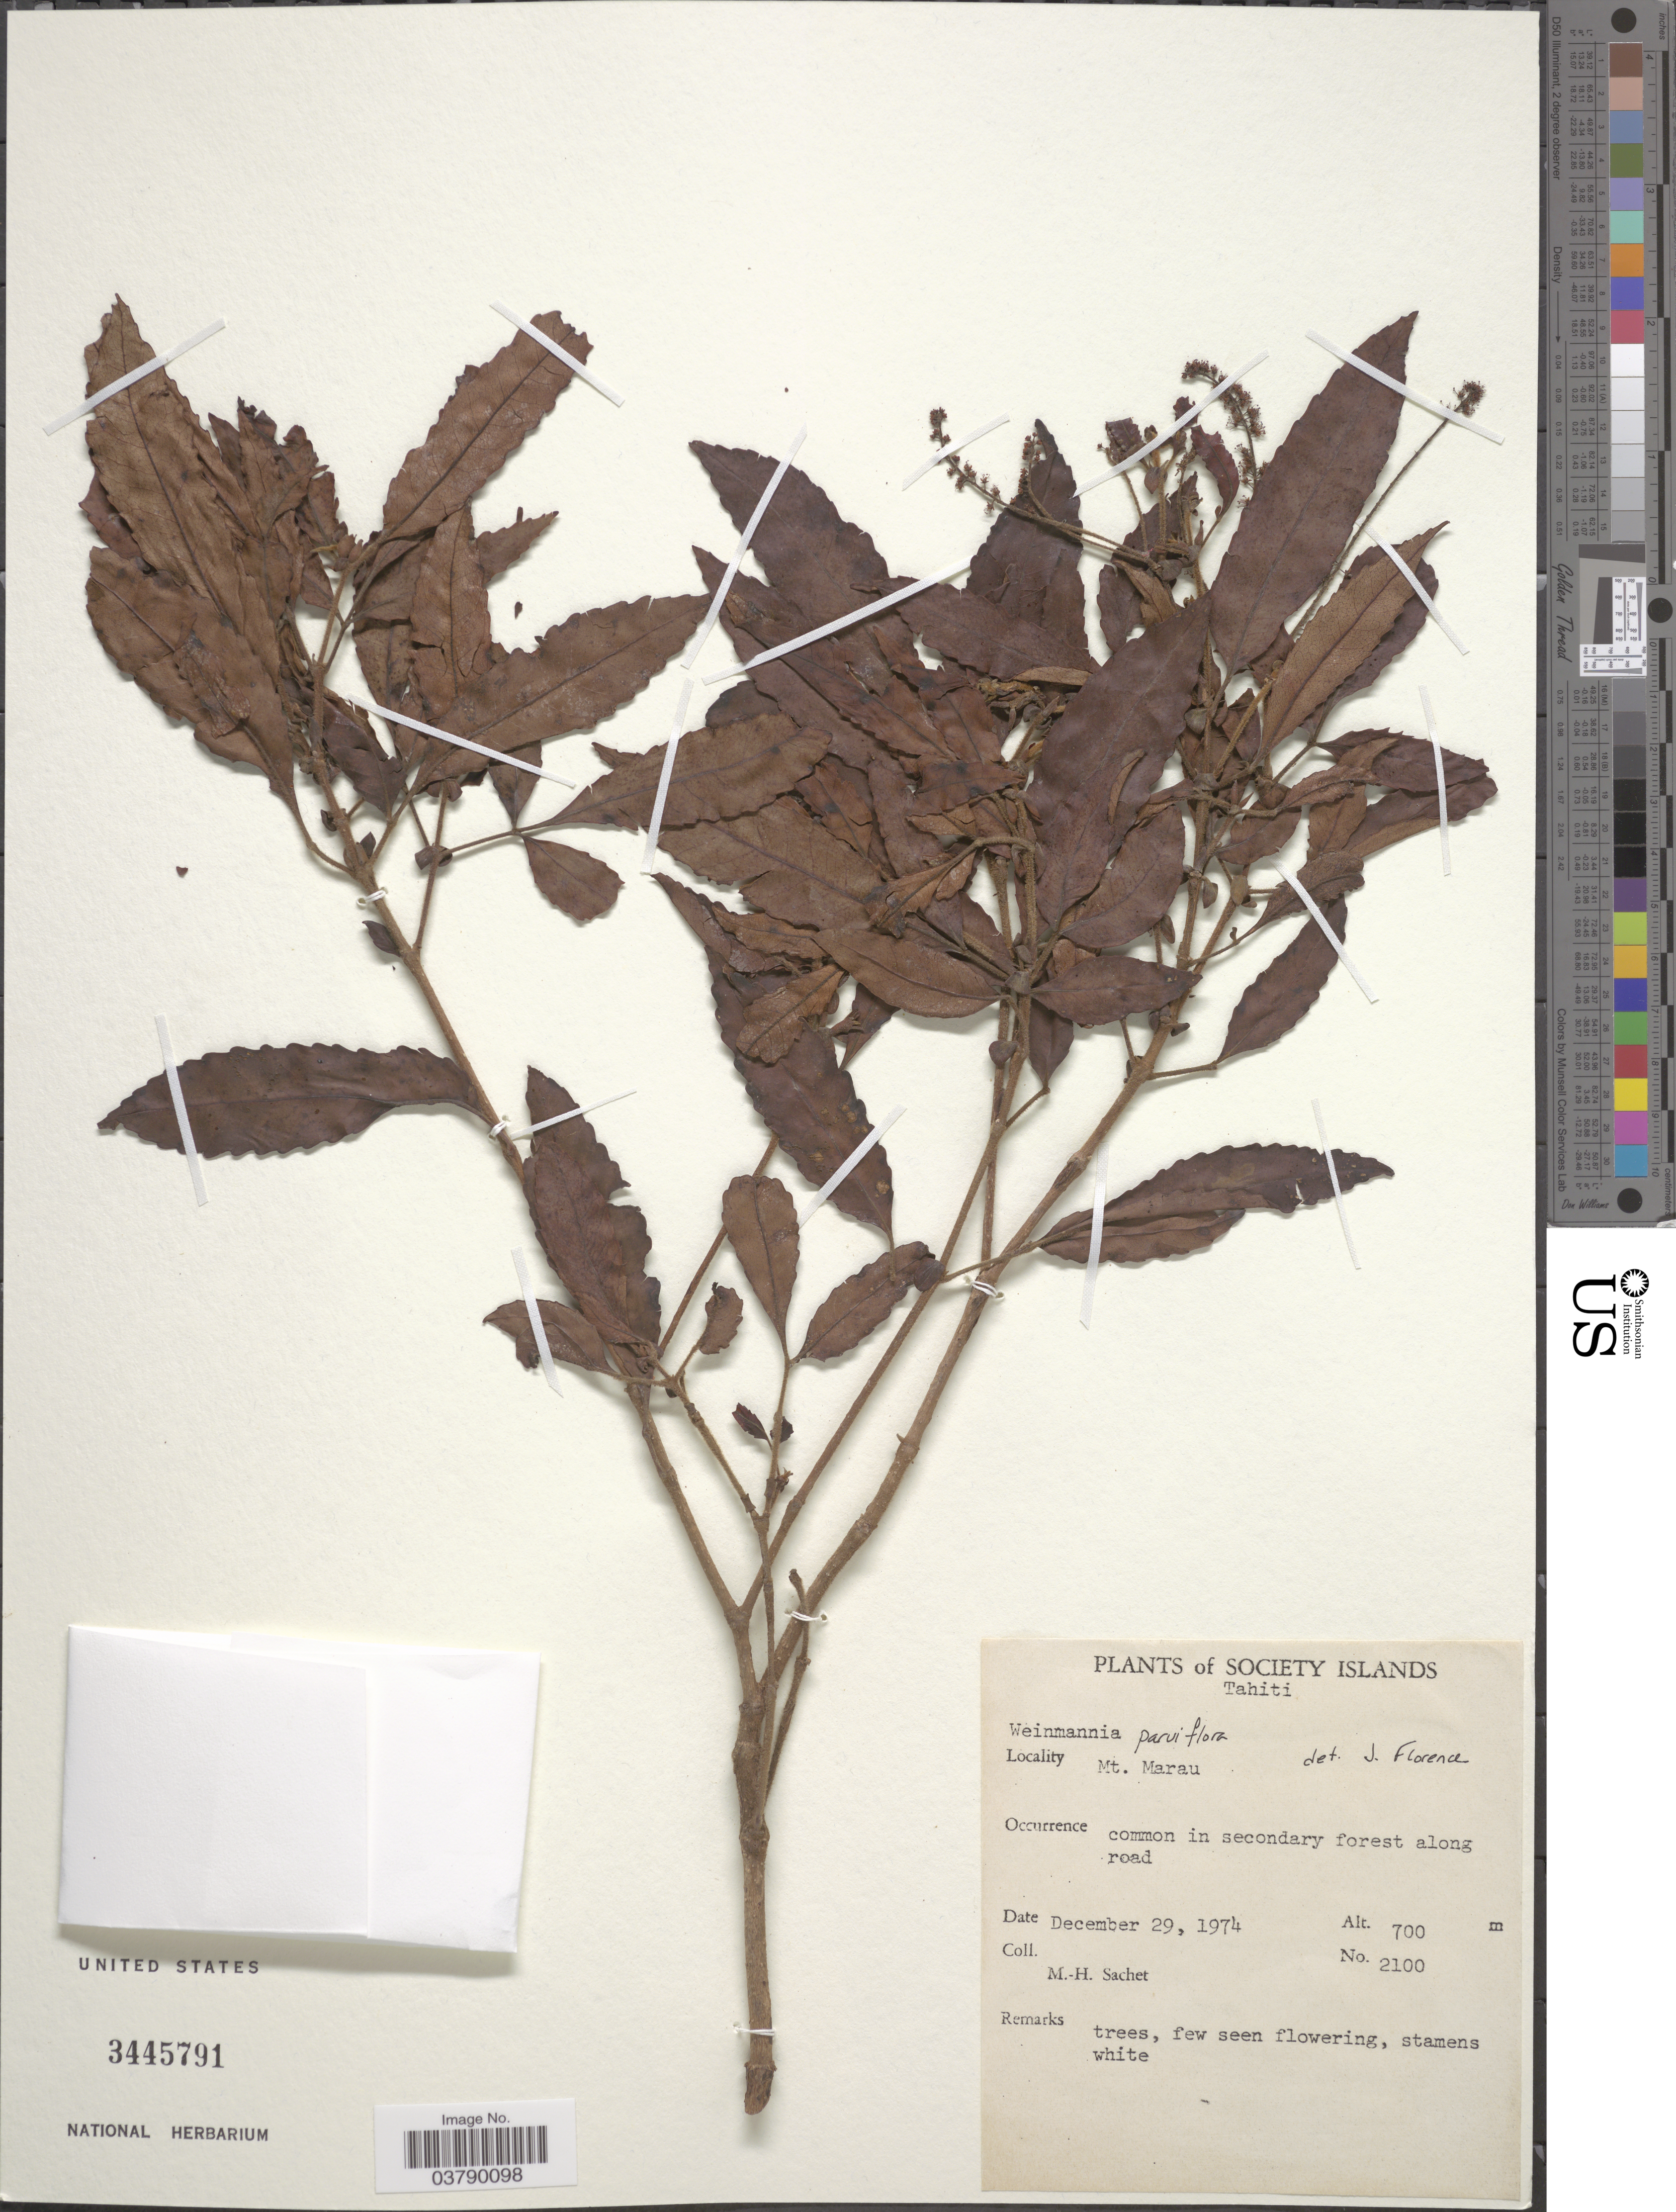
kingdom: Plantae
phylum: Tracheophyta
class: Magnoliopsida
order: Oxalidales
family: Cunoniaceae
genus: Pterophylla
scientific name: Pterophylla parviflora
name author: (G. Forst.) Pillon & H.C. Hopkins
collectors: M.-H. Sachet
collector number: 2100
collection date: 1974-12-29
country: French Polynesia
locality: Society Islands. Tahiti. Mt. Marau. In secondary forest along road.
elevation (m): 700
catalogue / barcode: US 3445791